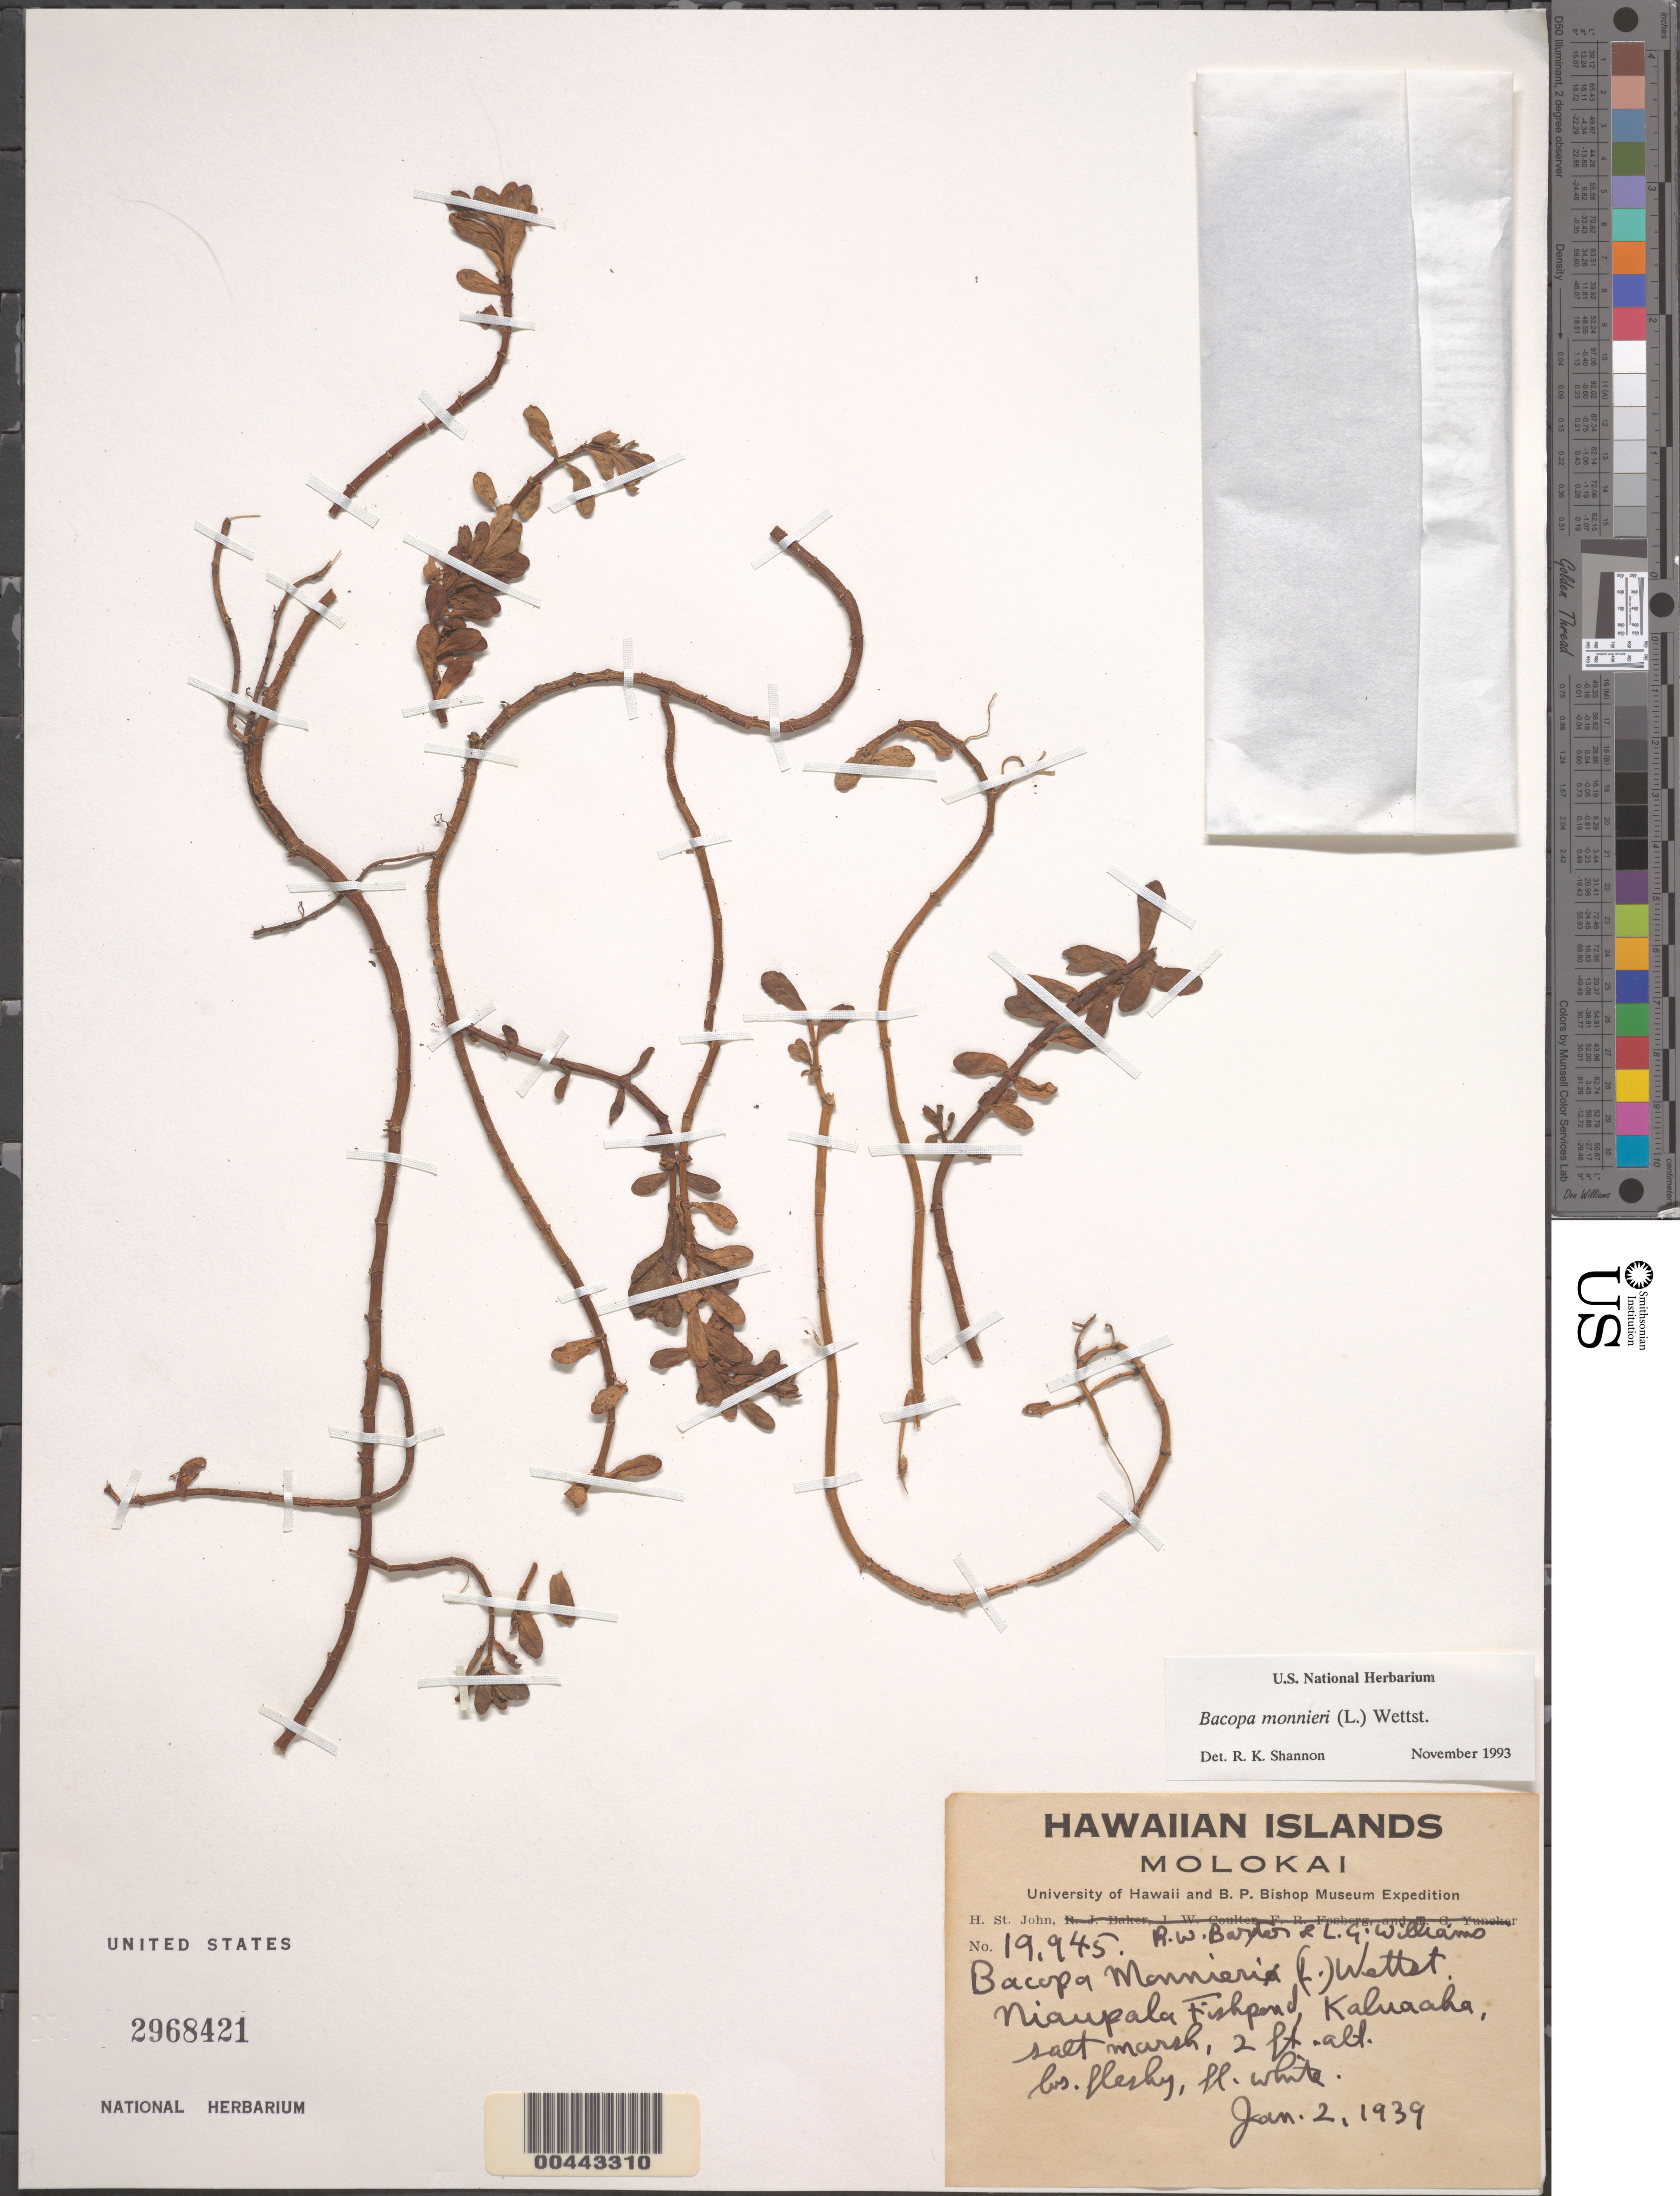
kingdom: Plantae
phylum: Tracheophyta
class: Magnoliopsida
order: Lamiales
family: Plantaginaceae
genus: Bacopa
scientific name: Bacopa monnieri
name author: (L.) Wettst.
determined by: Shannon, R. K., (UNITED STATES)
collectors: H. St. John, R. Baxter & L. G. Williams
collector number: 19945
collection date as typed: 2 Jan 1939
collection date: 1939-01-02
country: United States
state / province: Hawaii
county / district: Maui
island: Moloka'i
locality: Niaupala Fishpond, Kaluaaha, salt marsh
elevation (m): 1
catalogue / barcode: US 2968421